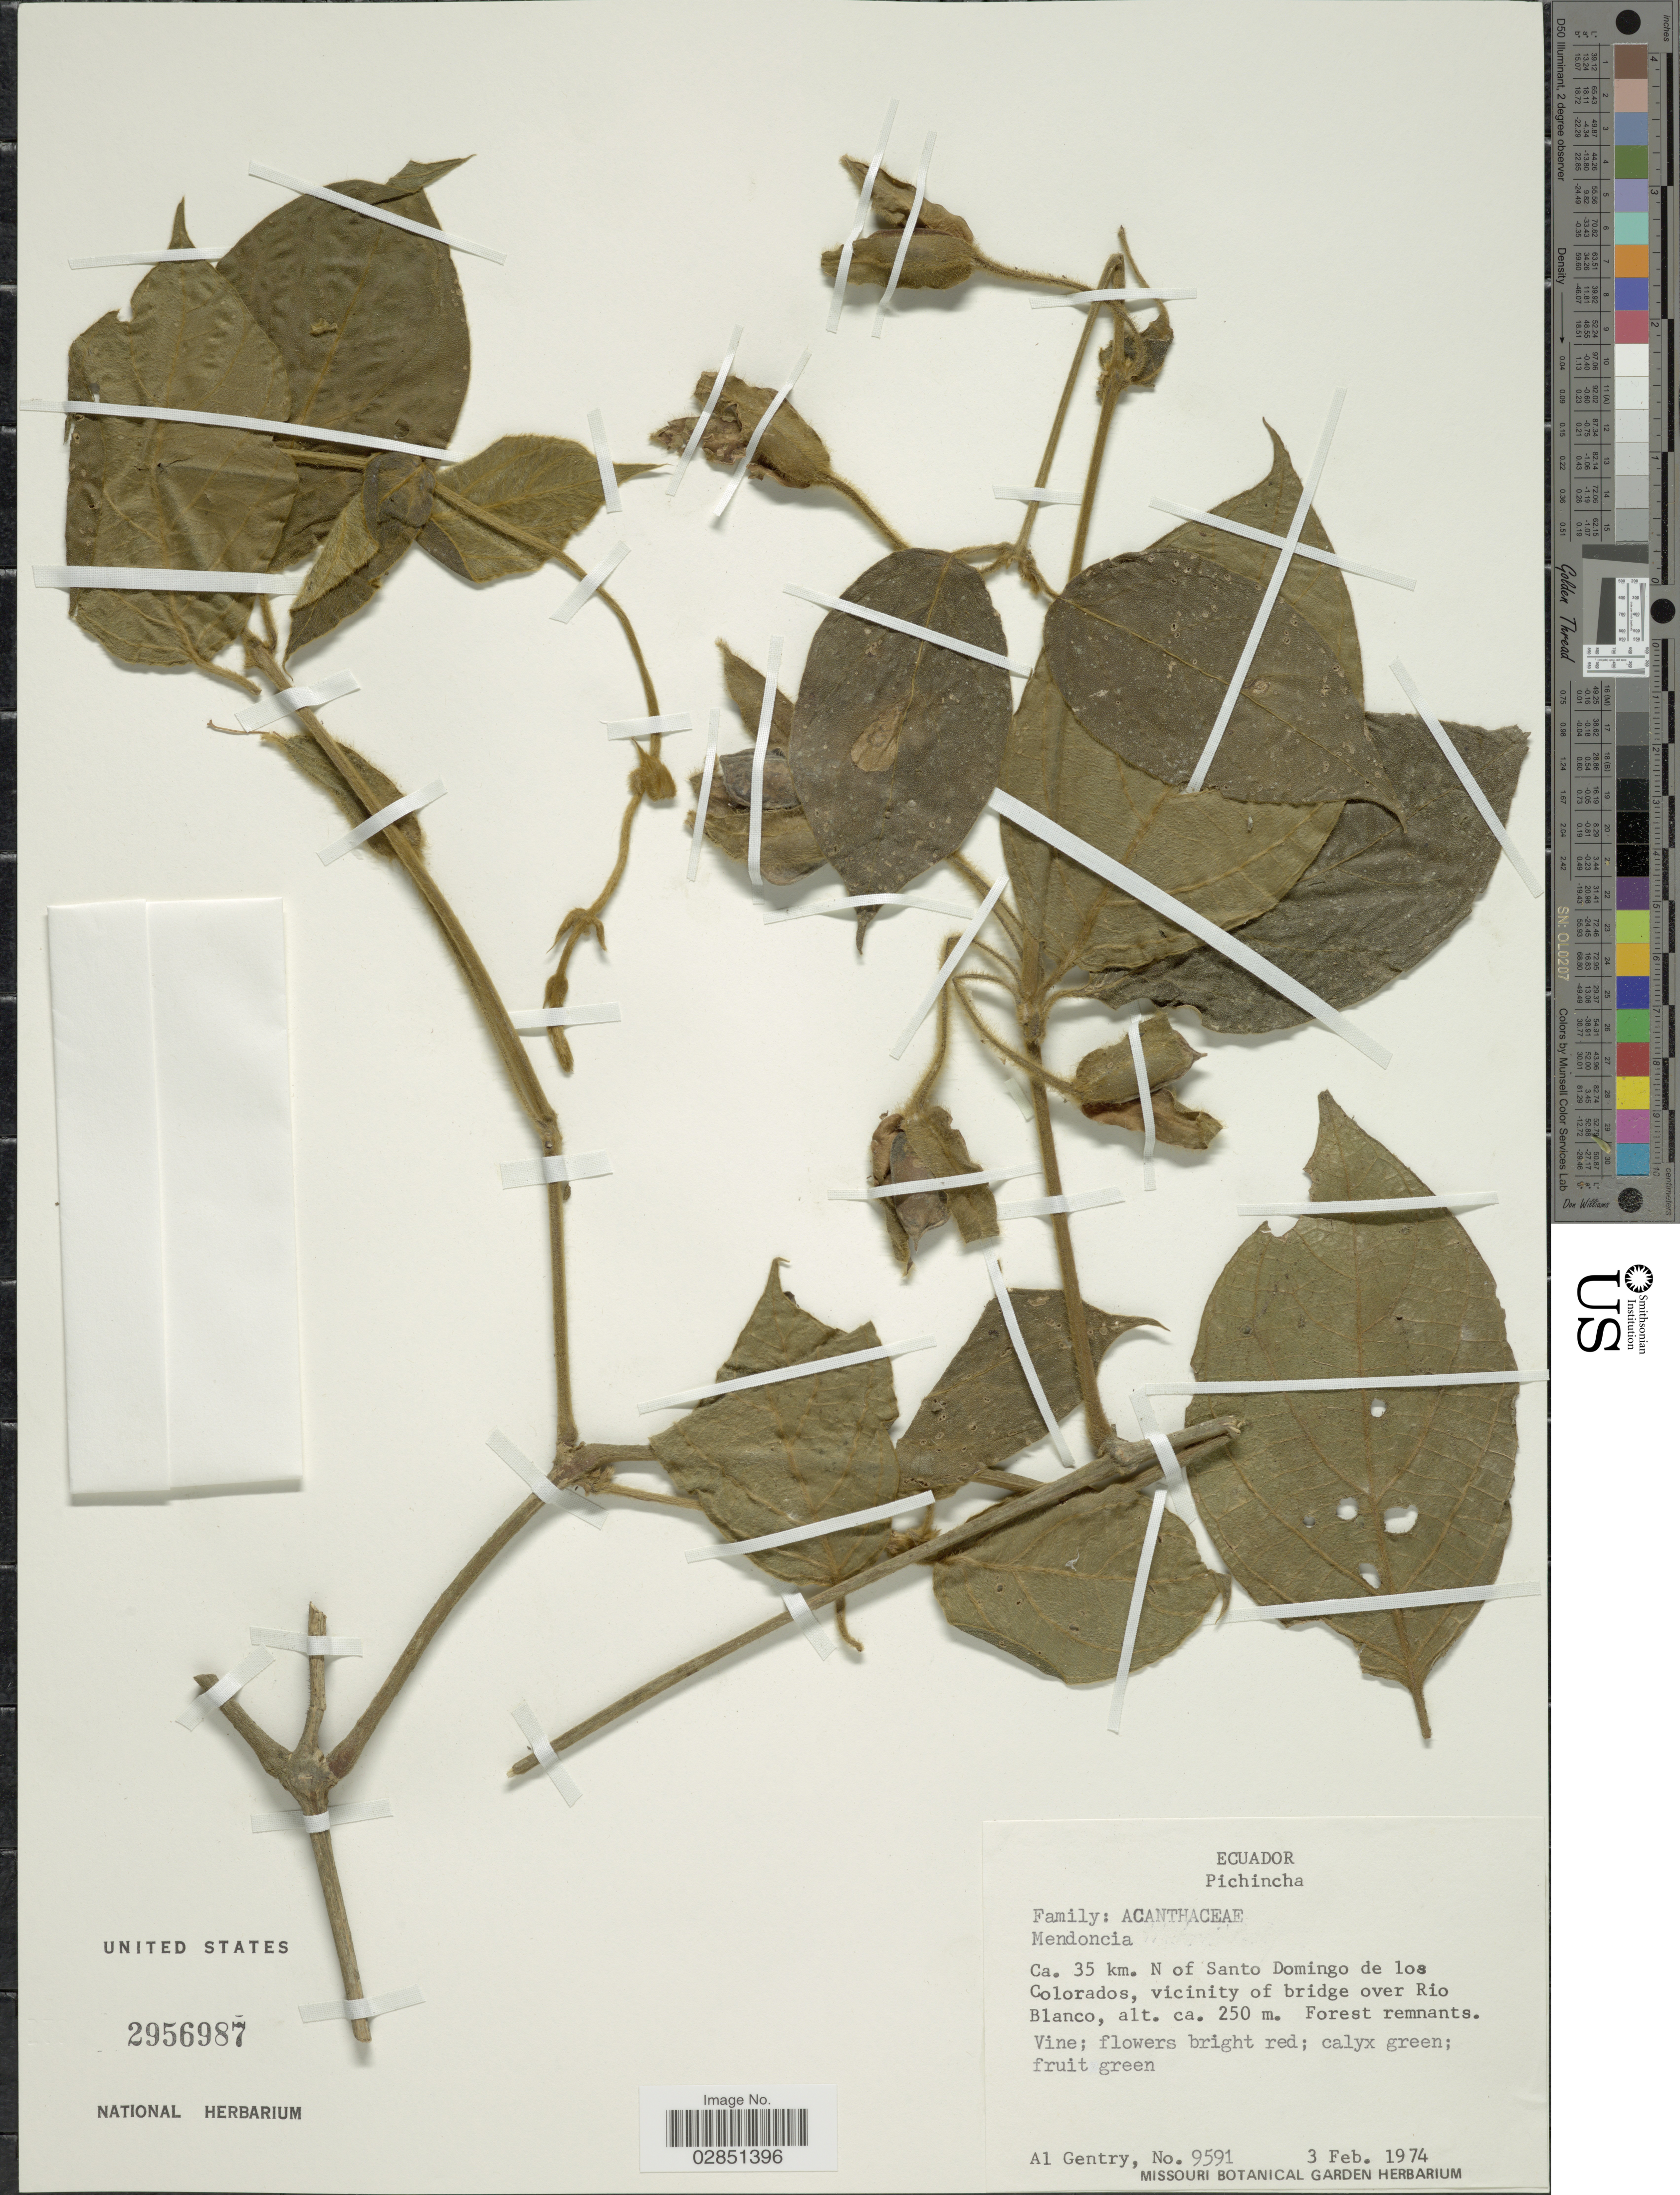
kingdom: Plantae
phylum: Tracheophyta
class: Magnoliopsida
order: Lamiales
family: Acanthaceae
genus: Mendoncia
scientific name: Mendoncia rotundifolia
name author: Poepp. & Endl.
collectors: A. H. Gentry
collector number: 9591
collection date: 1974-02-03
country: Ecuador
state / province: Pichincha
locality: Ca. 35 km. N of Santo Domingo de los Colorados, vicinity of bridge over Rio Blanco.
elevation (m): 250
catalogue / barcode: US 2956987